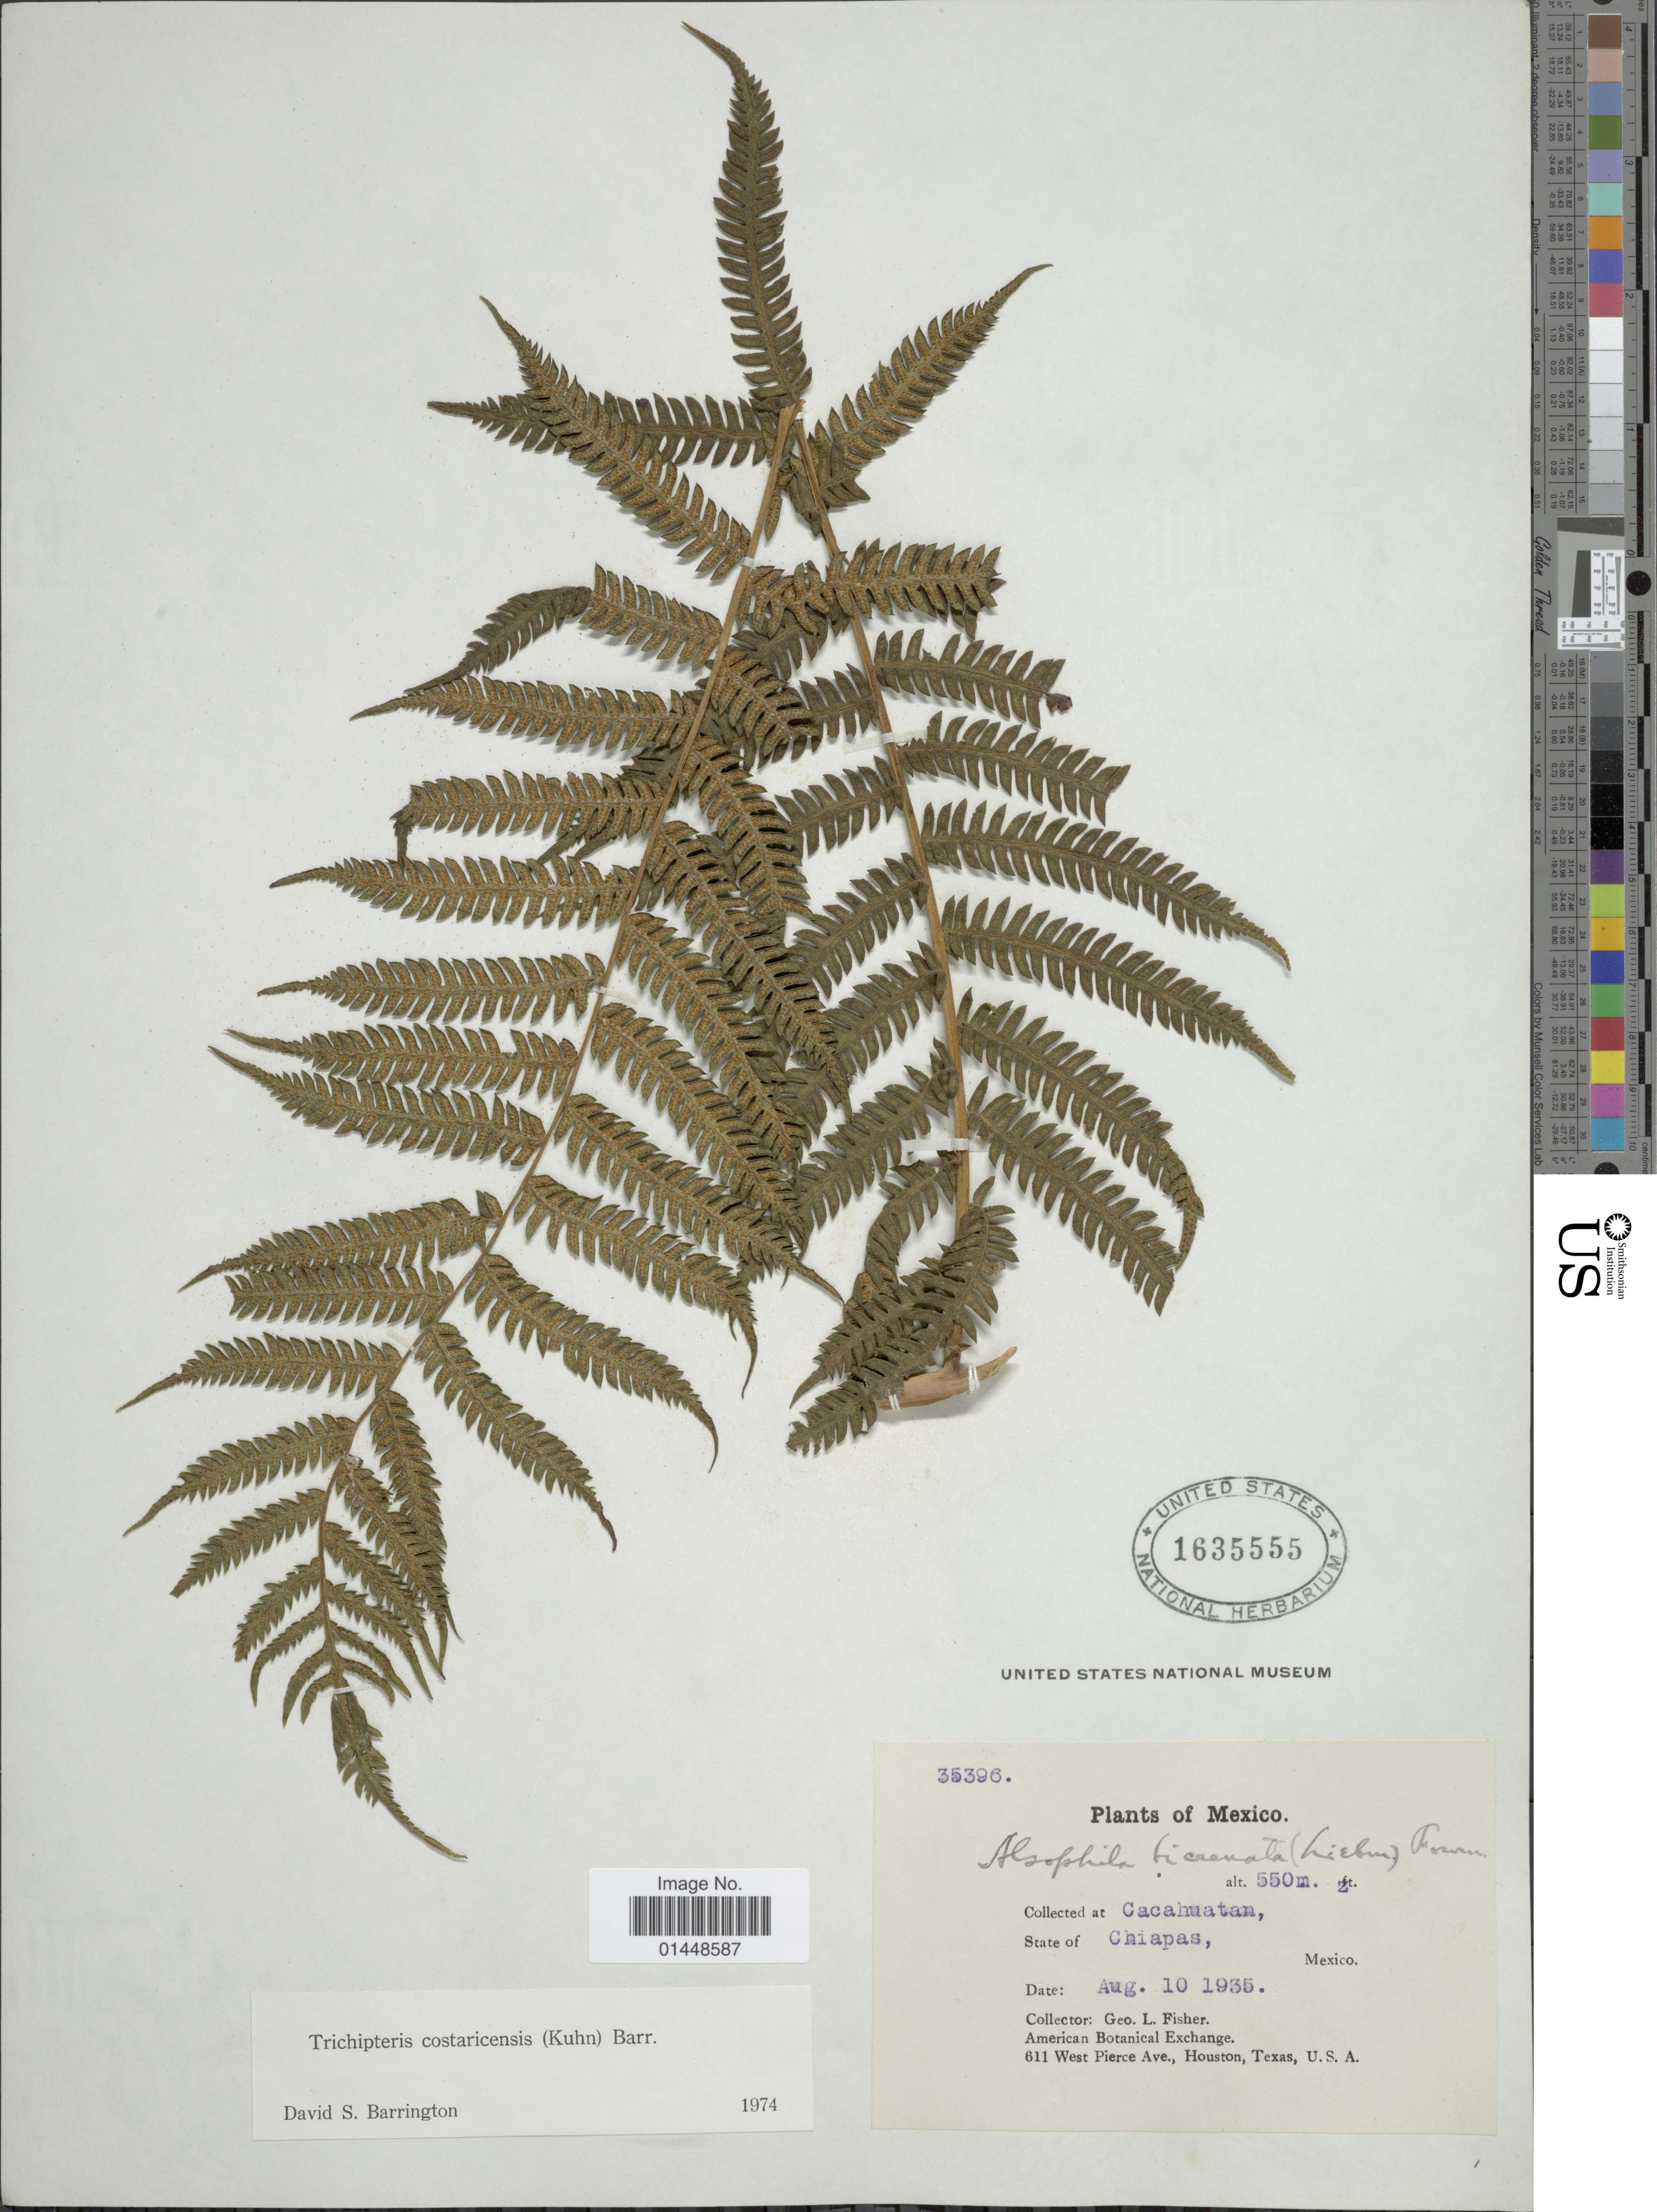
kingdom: Plantae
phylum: Tracheophyta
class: Polypodiopsida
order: Cyatheales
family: Cyatheaceae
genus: Cyathea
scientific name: Cyathea costaricensis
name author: (Kuhn) Domin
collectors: G. L. Fisher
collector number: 35396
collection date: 1935-08-10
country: Mexico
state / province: Chiapas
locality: Cacahuatan, State of Chiapas, Mexico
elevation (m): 550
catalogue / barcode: US 1635555